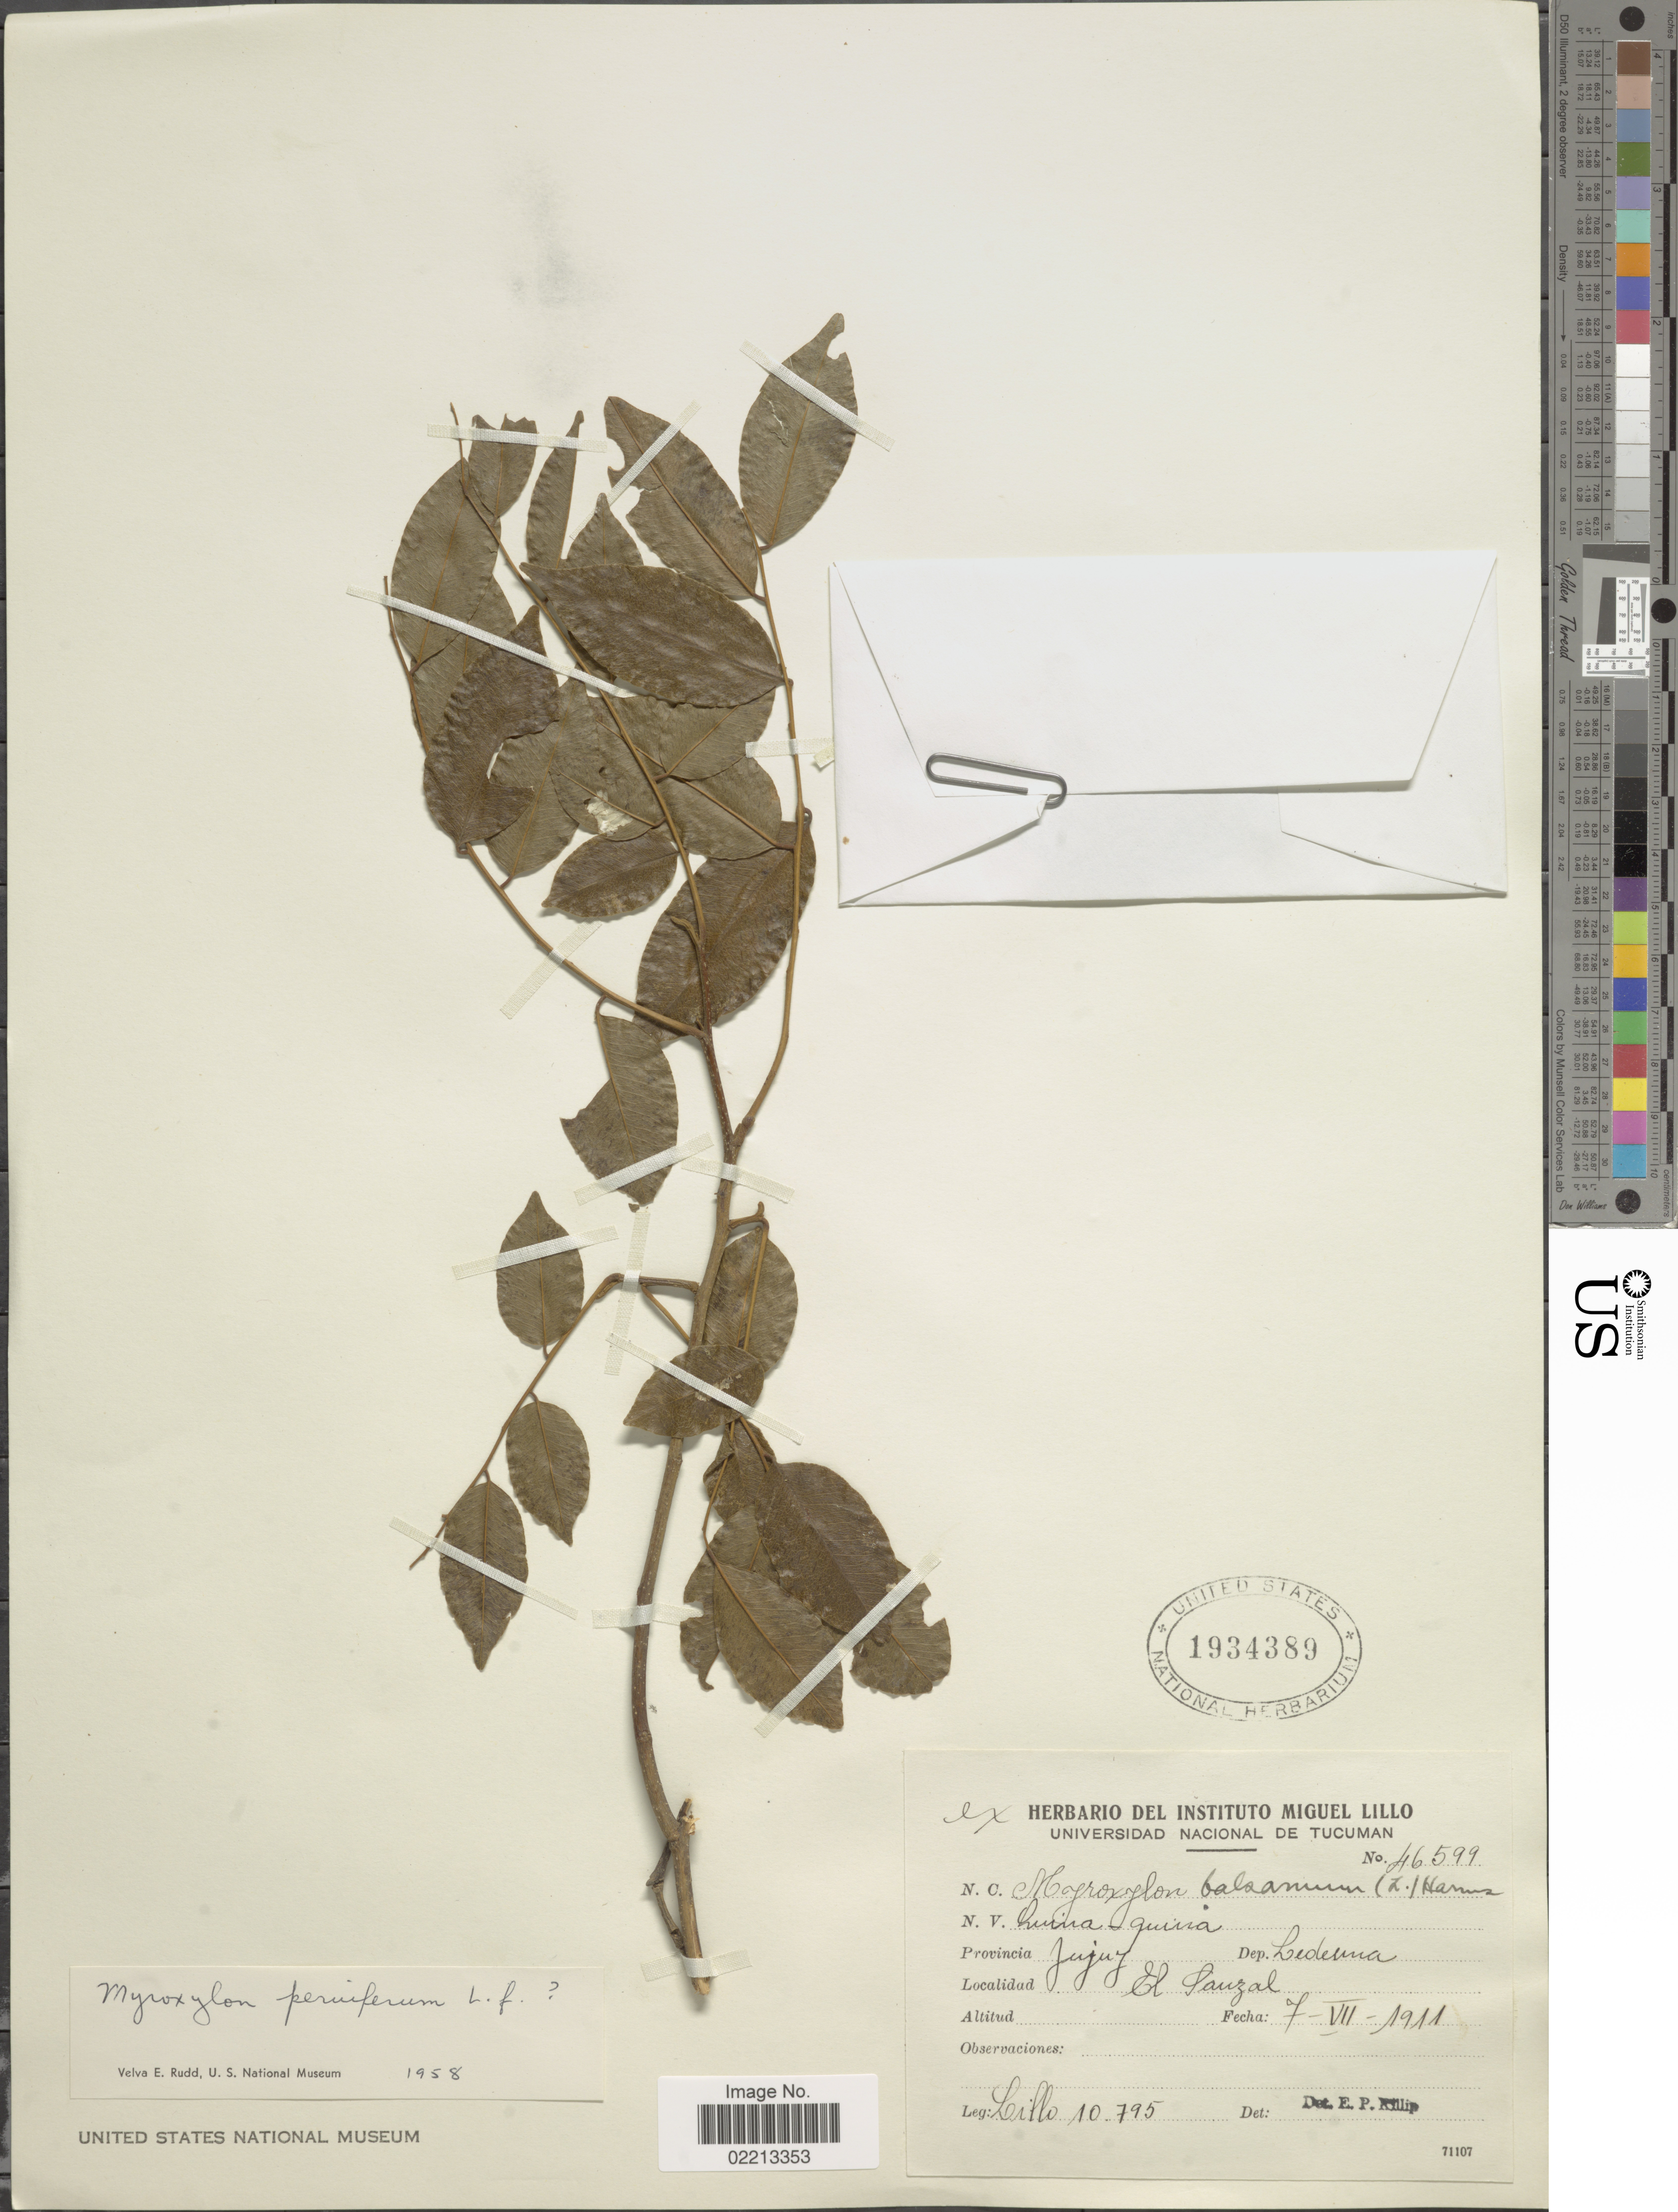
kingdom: Plantae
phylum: Tracheophyta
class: Magnoliopsida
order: Fabales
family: Fabaceae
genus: Myroxylon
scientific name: Myroxylon peruiferum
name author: L. f.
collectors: -. Lillo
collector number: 10795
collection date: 1911-07-07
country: Argentina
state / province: Jujuy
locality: Dep. Ledesma, El Sauzal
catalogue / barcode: US 1934389